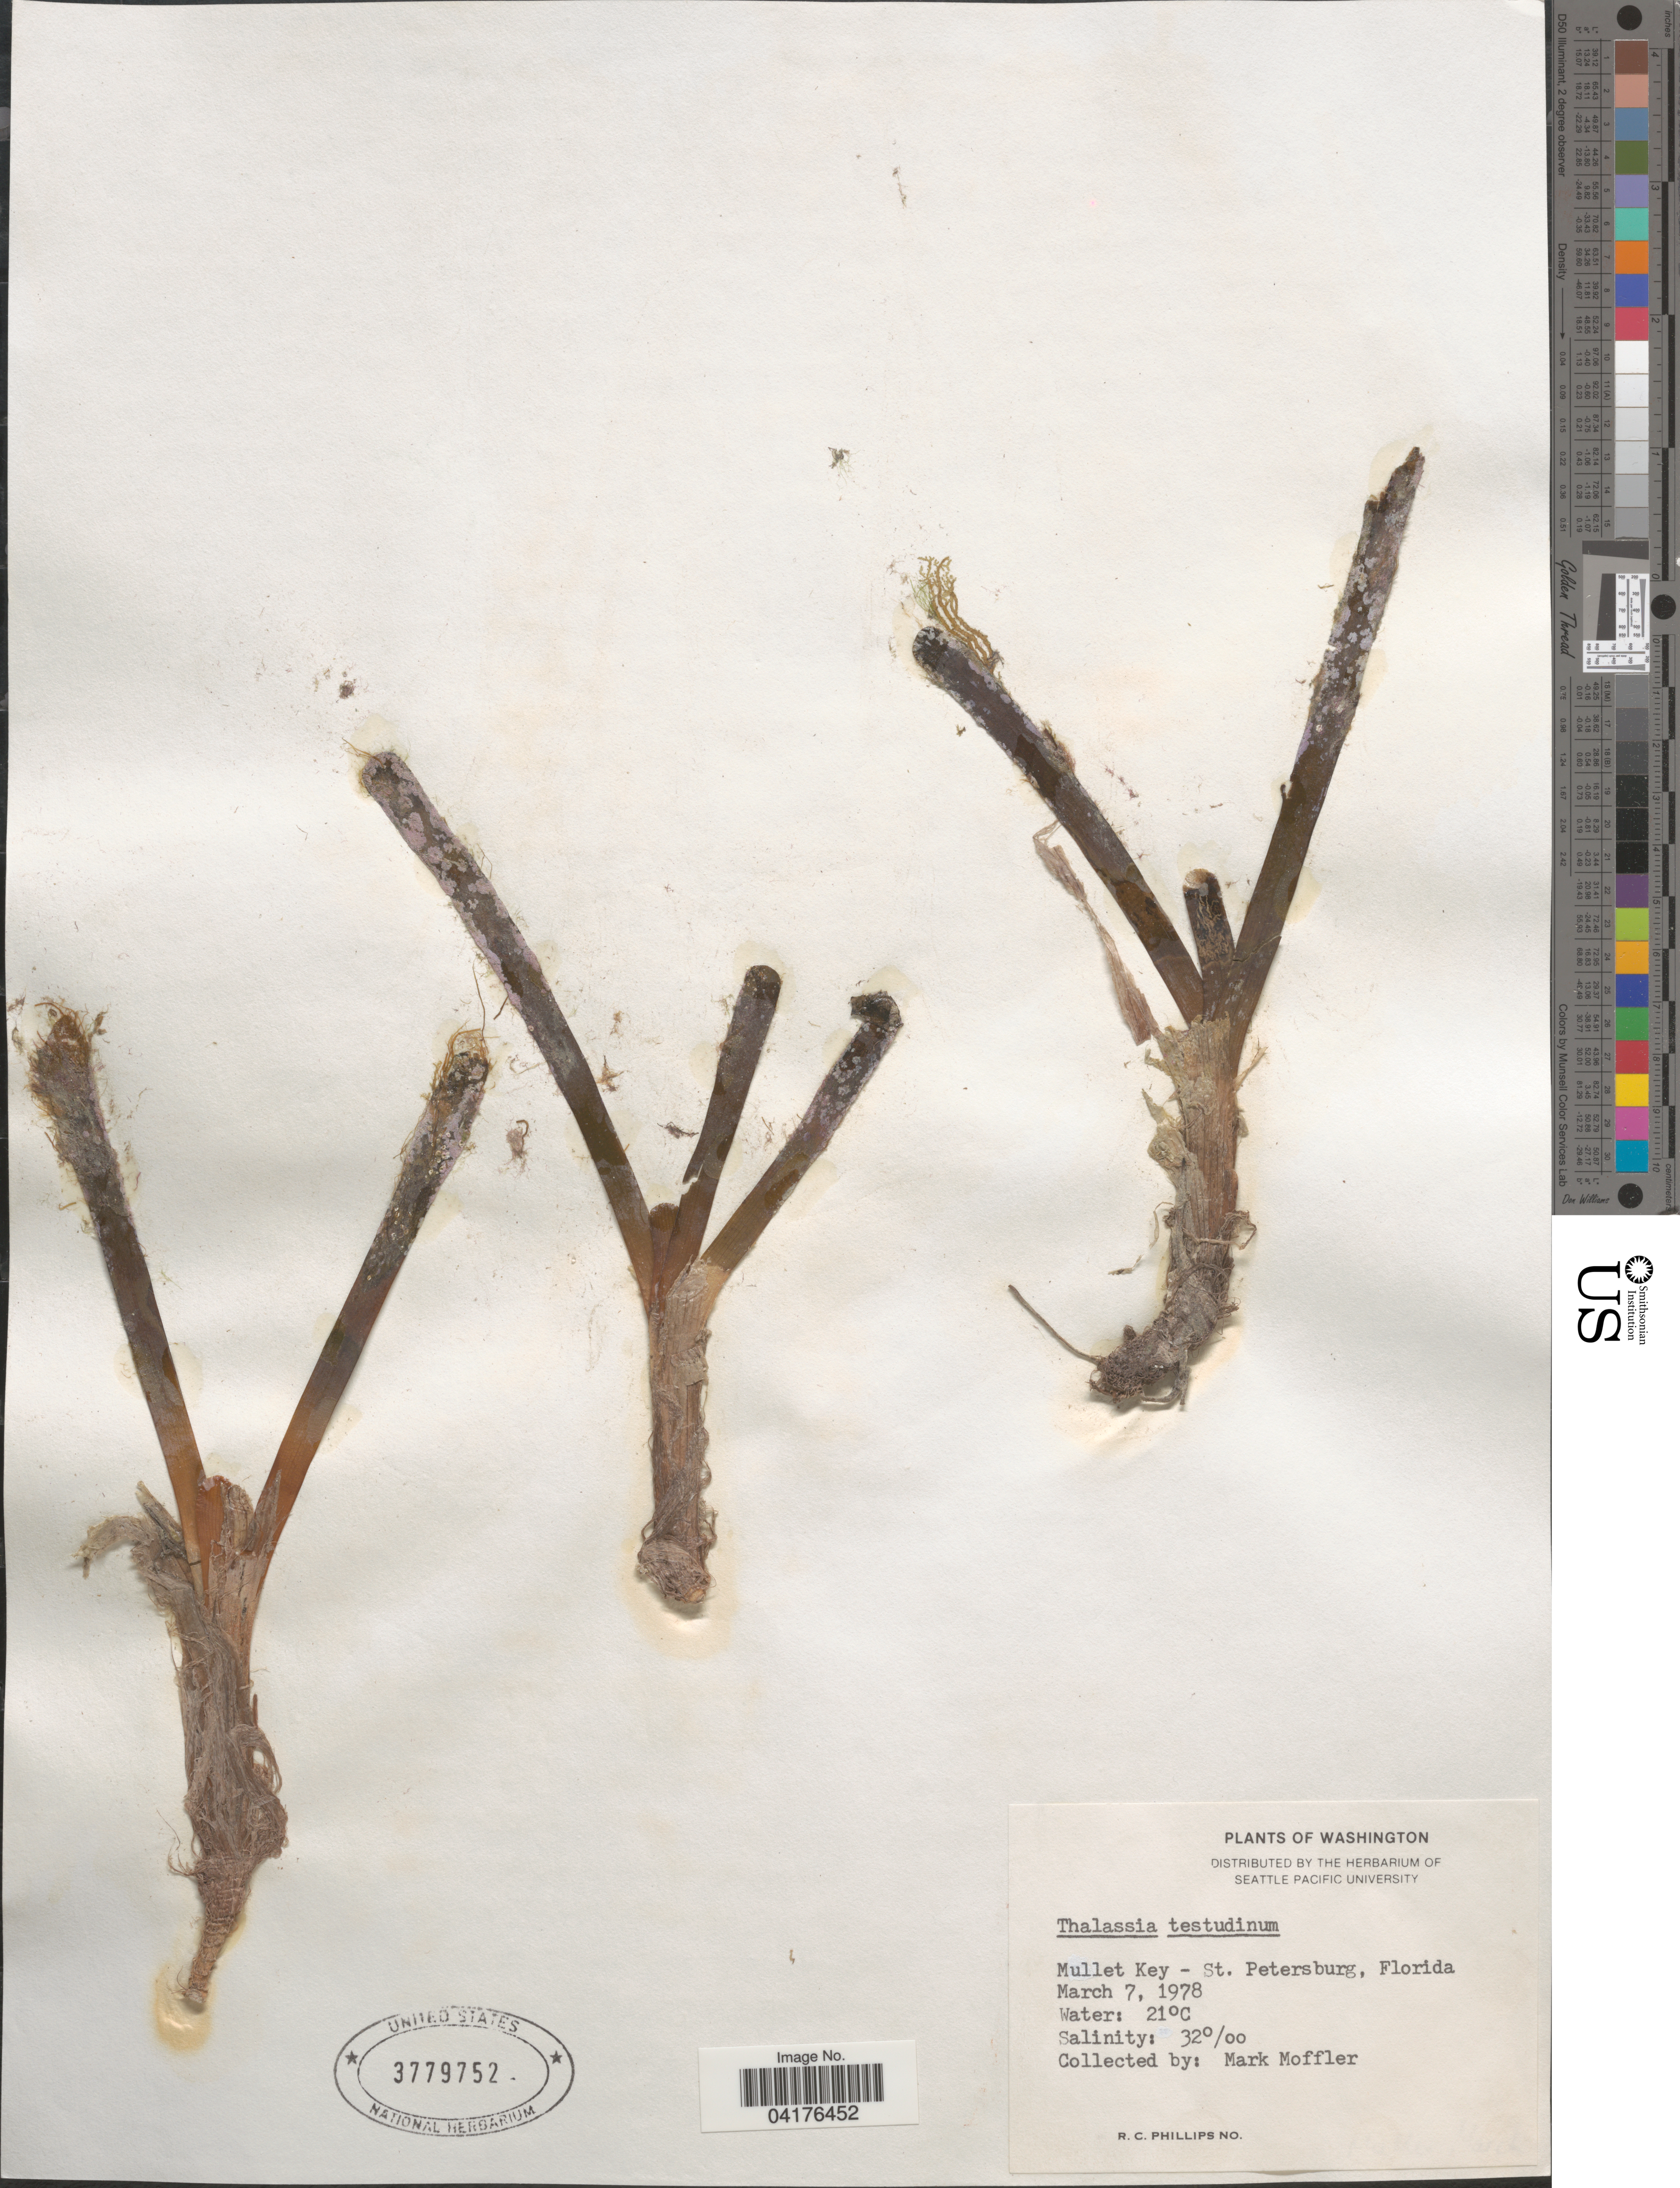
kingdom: Plantae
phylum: Tracheophyta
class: Liliopsida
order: Alismatales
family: Hydrocharitaceae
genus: Thalassia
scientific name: Thalassia testudinum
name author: Banks & Sol. ex K.D. Koenig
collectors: M. Moffler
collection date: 1978-03-07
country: United States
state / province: Florida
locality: Mullet Key -- St. Petersburg.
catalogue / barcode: US 3779752